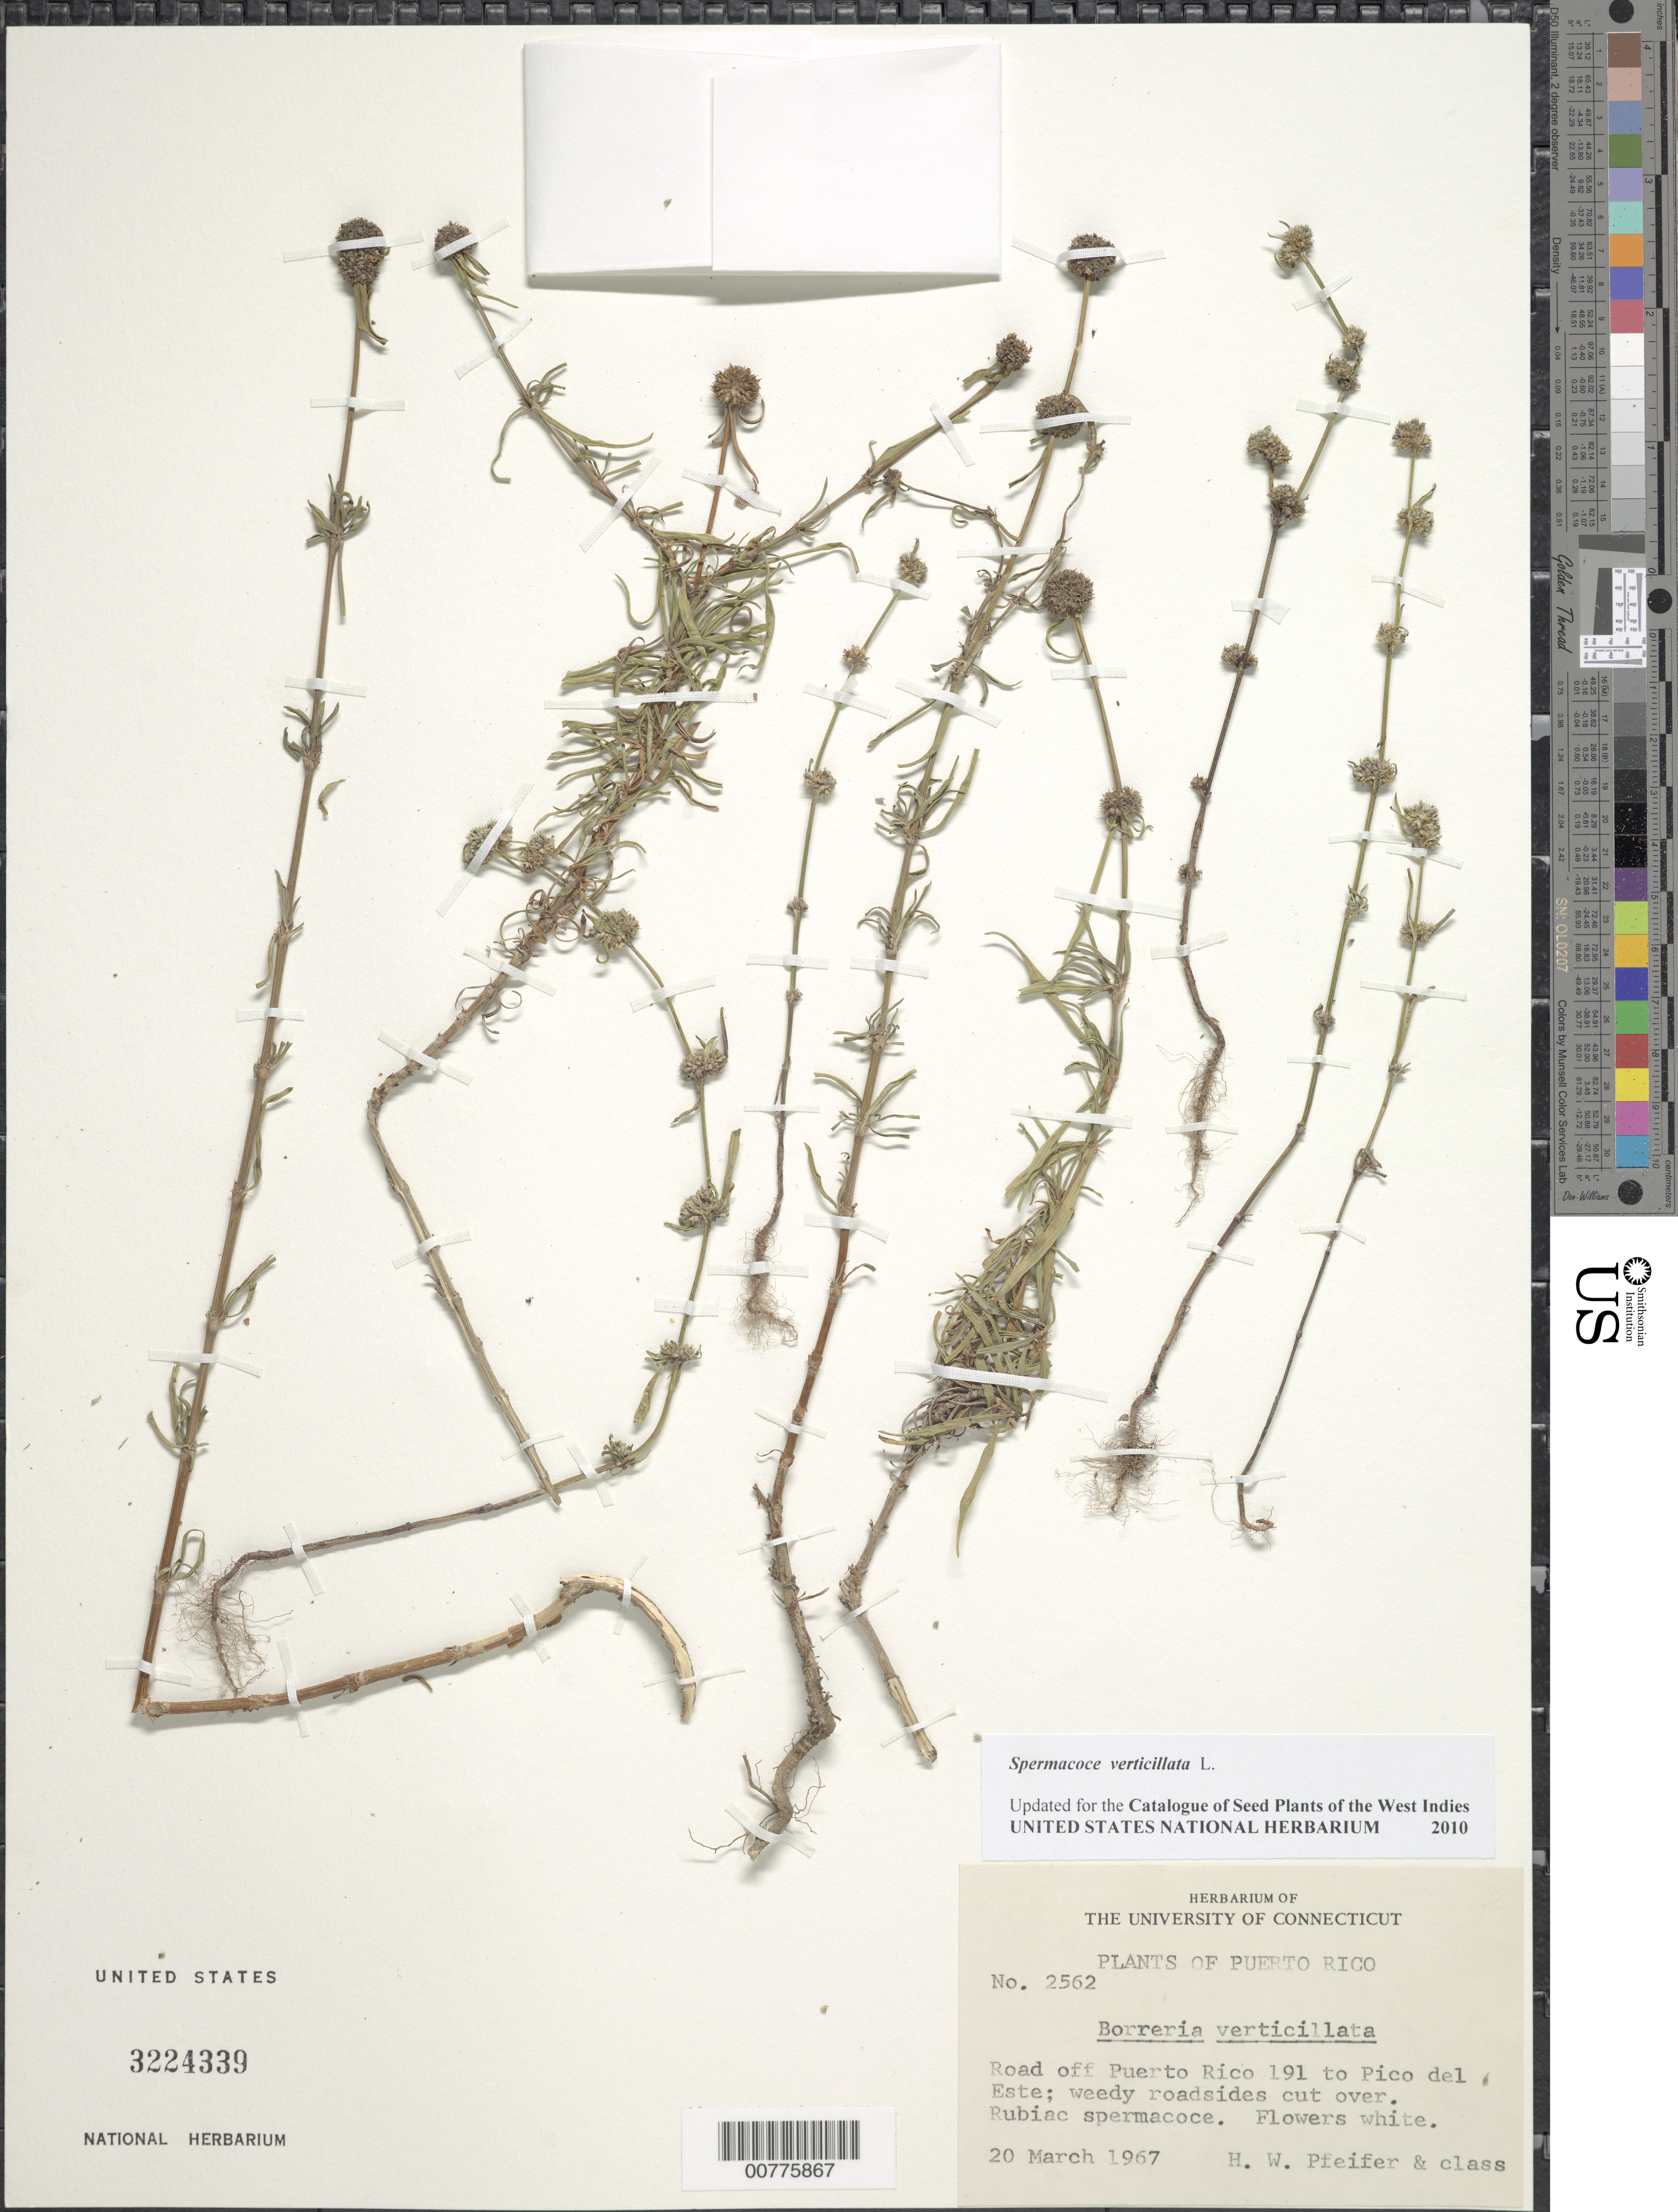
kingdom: Plantae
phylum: Tracheophyta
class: Magnoliopsida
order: Gentianales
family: Rubiaceae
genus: Spermacoce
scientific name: Spermacoce verticillata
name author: L.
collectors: H. W. Pfeifer & Class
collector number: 2562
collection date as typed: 20 Mar 1967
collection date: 1967-03-20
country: Puerto Rico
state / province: Naguabo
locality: Road off Puerto Rico 191 to Pico del Este; weedy roadsides cut over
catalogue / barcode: US 3224339